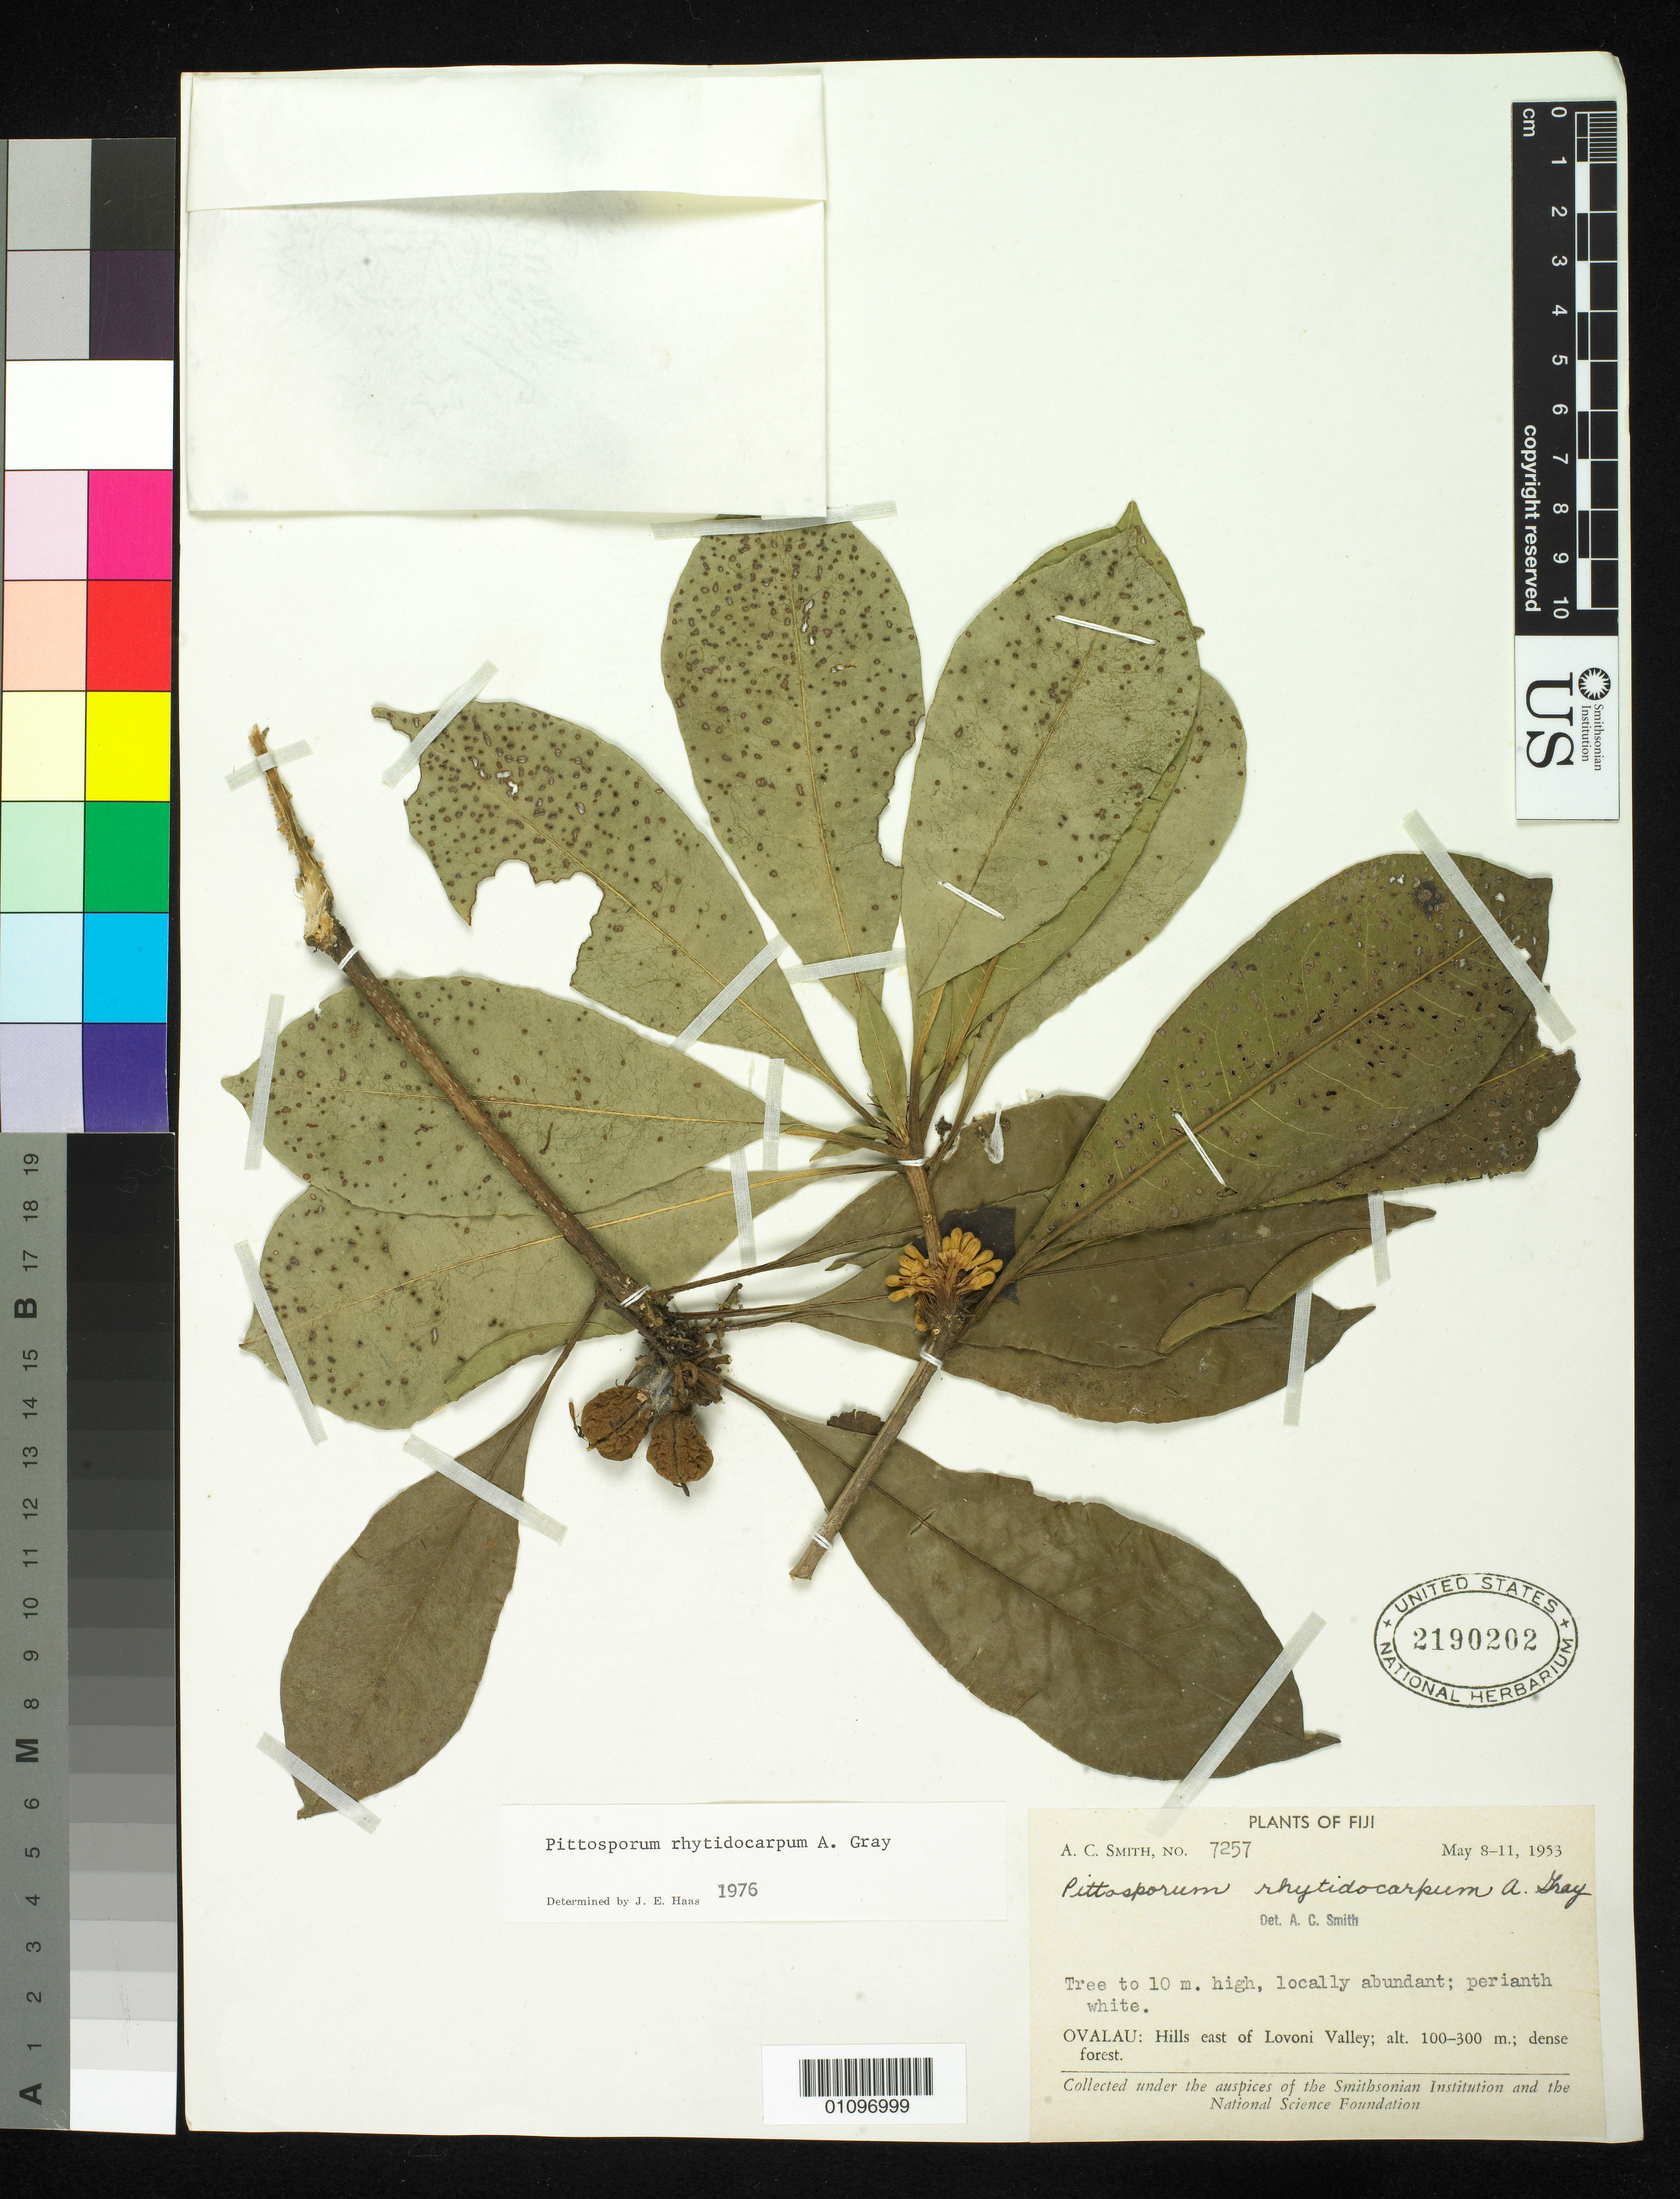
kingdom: Plantae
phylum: Tracheophyta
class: Magnoliopsida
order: Apiales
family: Pittosporaceae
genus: Pittosporum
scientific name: Pittosporum rhytidocarpum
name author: A. Gray in Wilkes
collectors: A. C. Smith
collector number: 7257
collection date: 1953-05-08/1953-05-11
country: Fiji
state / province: Ovalau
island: Ovalau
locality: hills east of Lovoni Valley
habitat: Dense forest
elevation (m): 100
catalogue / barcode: US 2190202